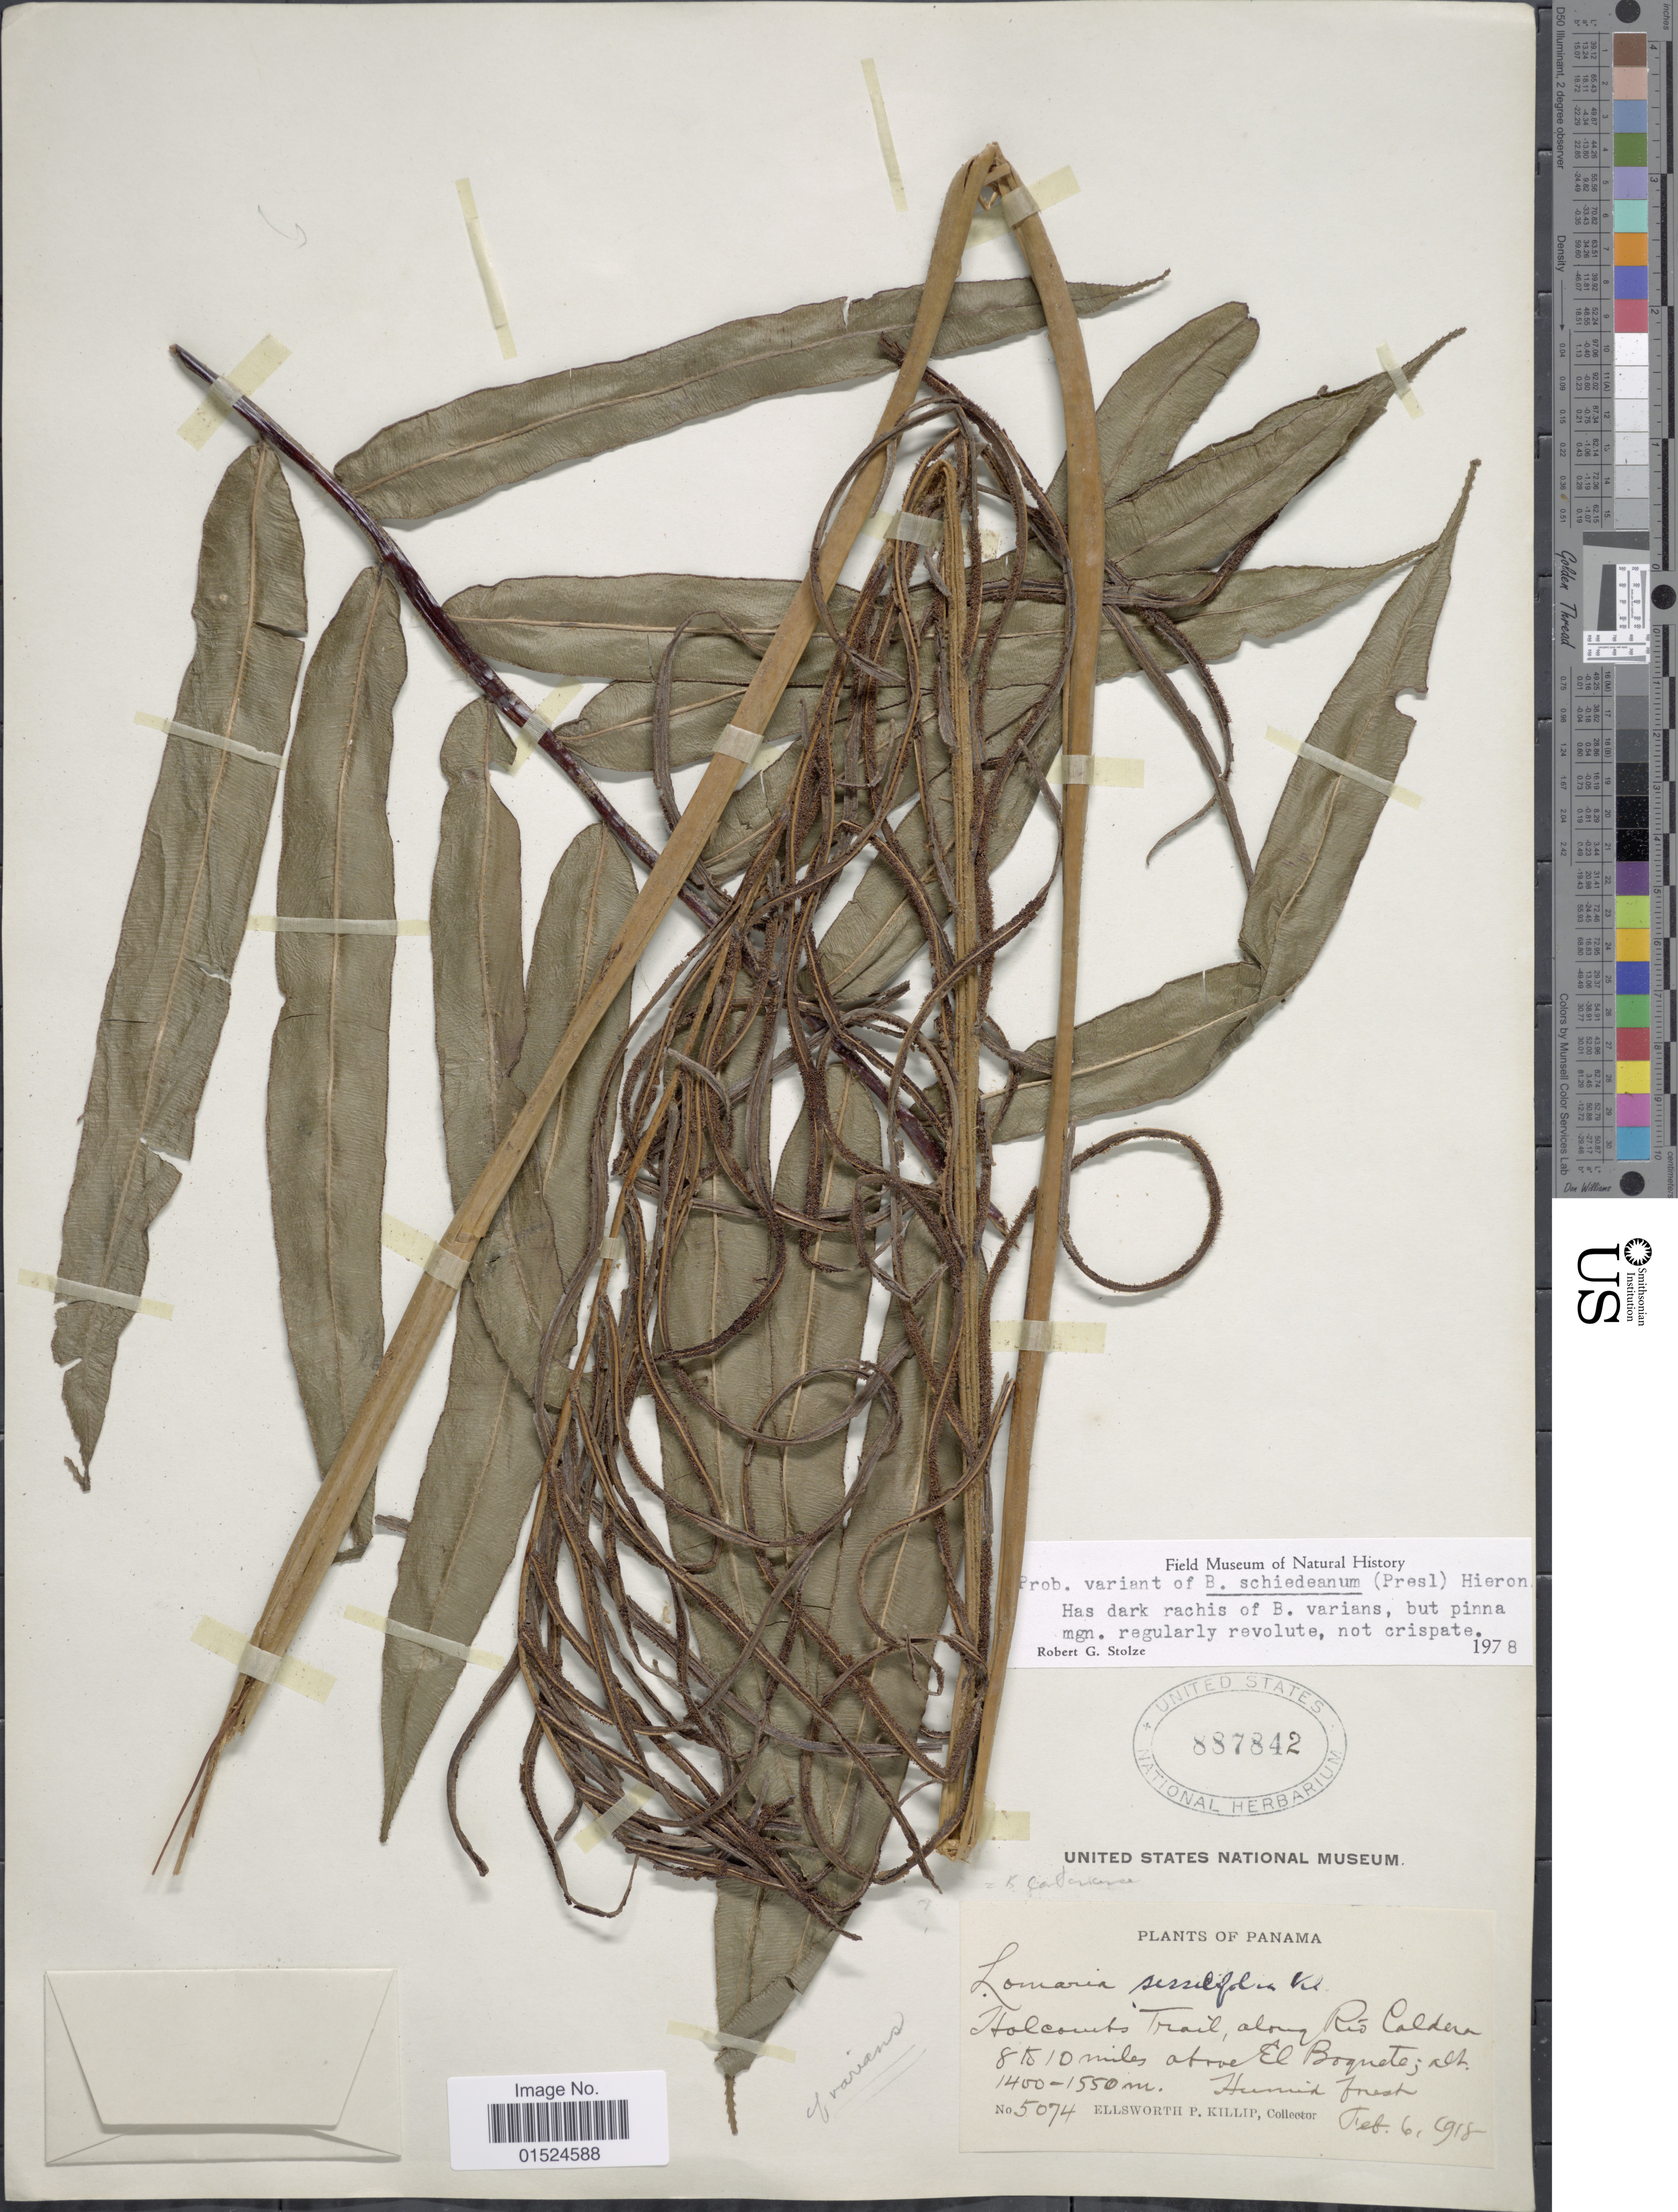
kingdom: Plantae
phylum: Tracheophyta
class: Polypodiopsida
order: Polypodiales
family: Blechnaceae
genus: Blechnum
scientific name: Blechnum varians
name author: (E. Fourn.) C. Chr.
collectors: E. P. Killip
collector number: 5074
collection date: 1918-02-06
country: Panama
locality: Holcomb's Trail, along Río Caldera 8 to 10 miles above El Boquete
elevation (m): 1400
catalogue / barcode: US 887842